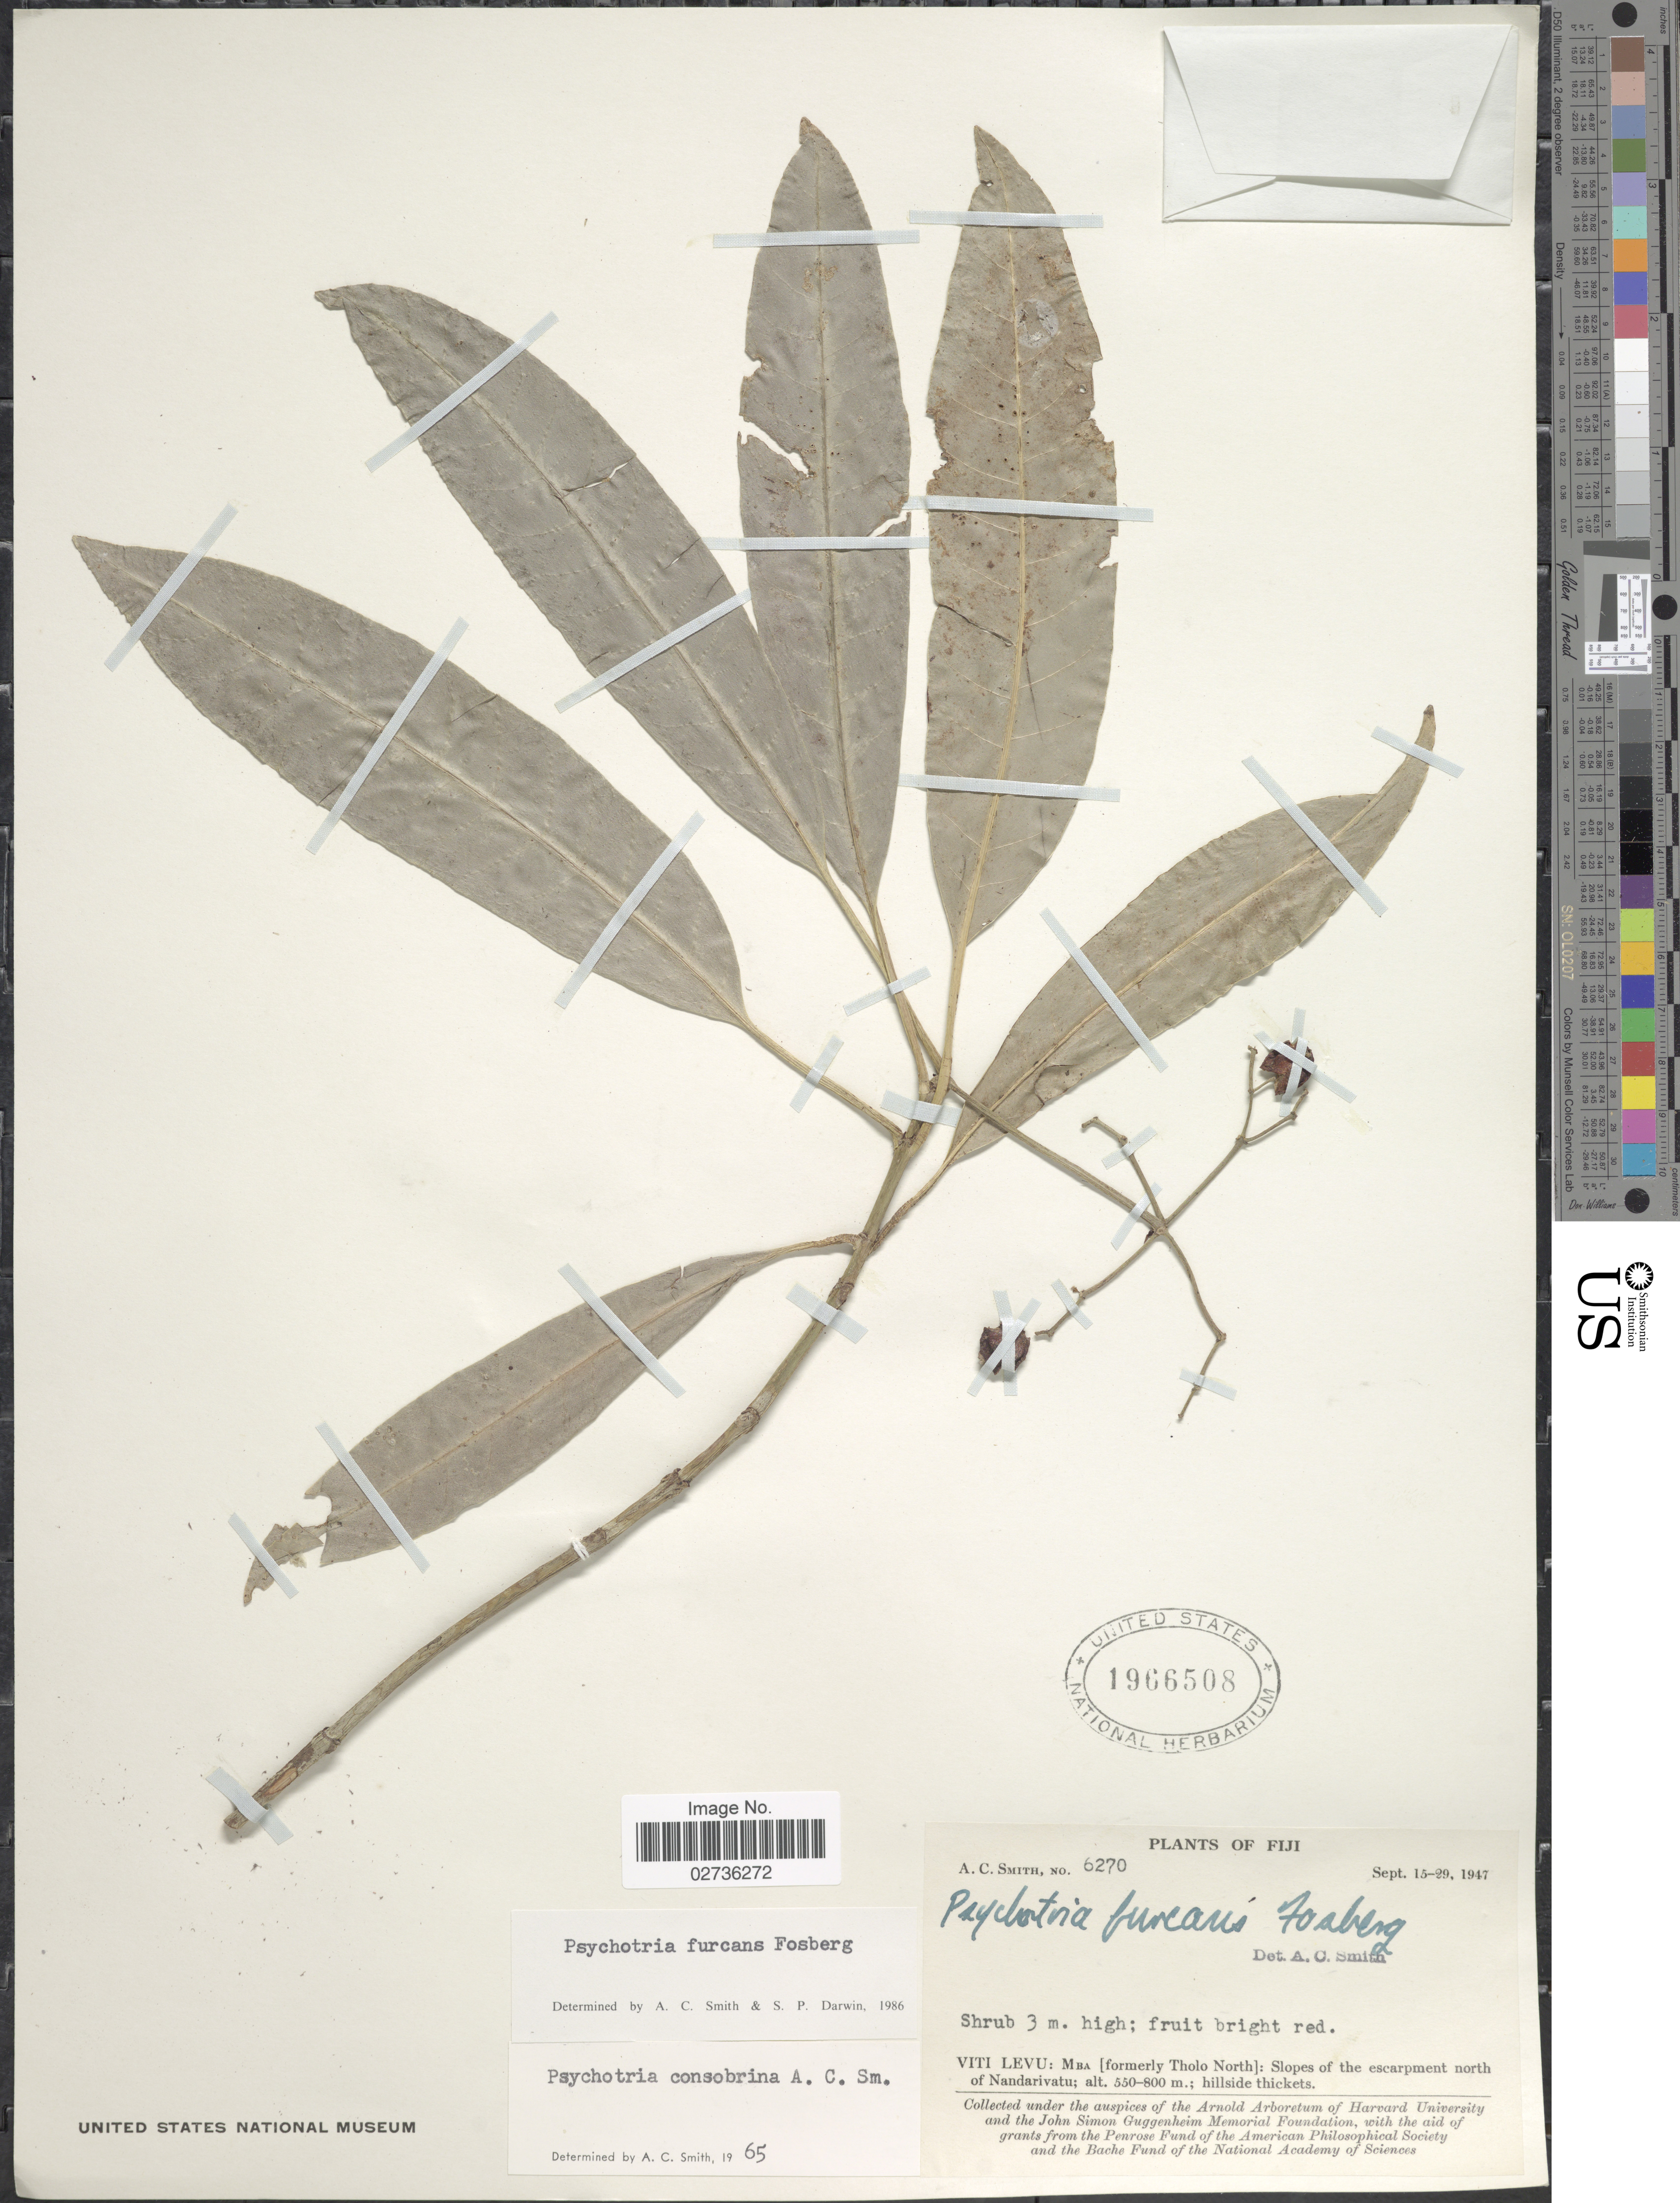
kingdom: Plantae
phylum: Tracheophyta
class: Magnoliopsida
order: Gentianales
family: Rubiaceae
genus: Psychotria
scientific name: Psychotria furcans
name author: Fosberg in A.C. Sm.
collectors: A. C. Smith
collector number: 6270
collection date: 1947-09-15/1947-09-29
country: Fiji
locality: Viti Levu: MBA [formerly Tholo North]: Slopes of the escarpment north of Nandarivatu.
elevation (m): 550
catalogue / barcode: US 1966508